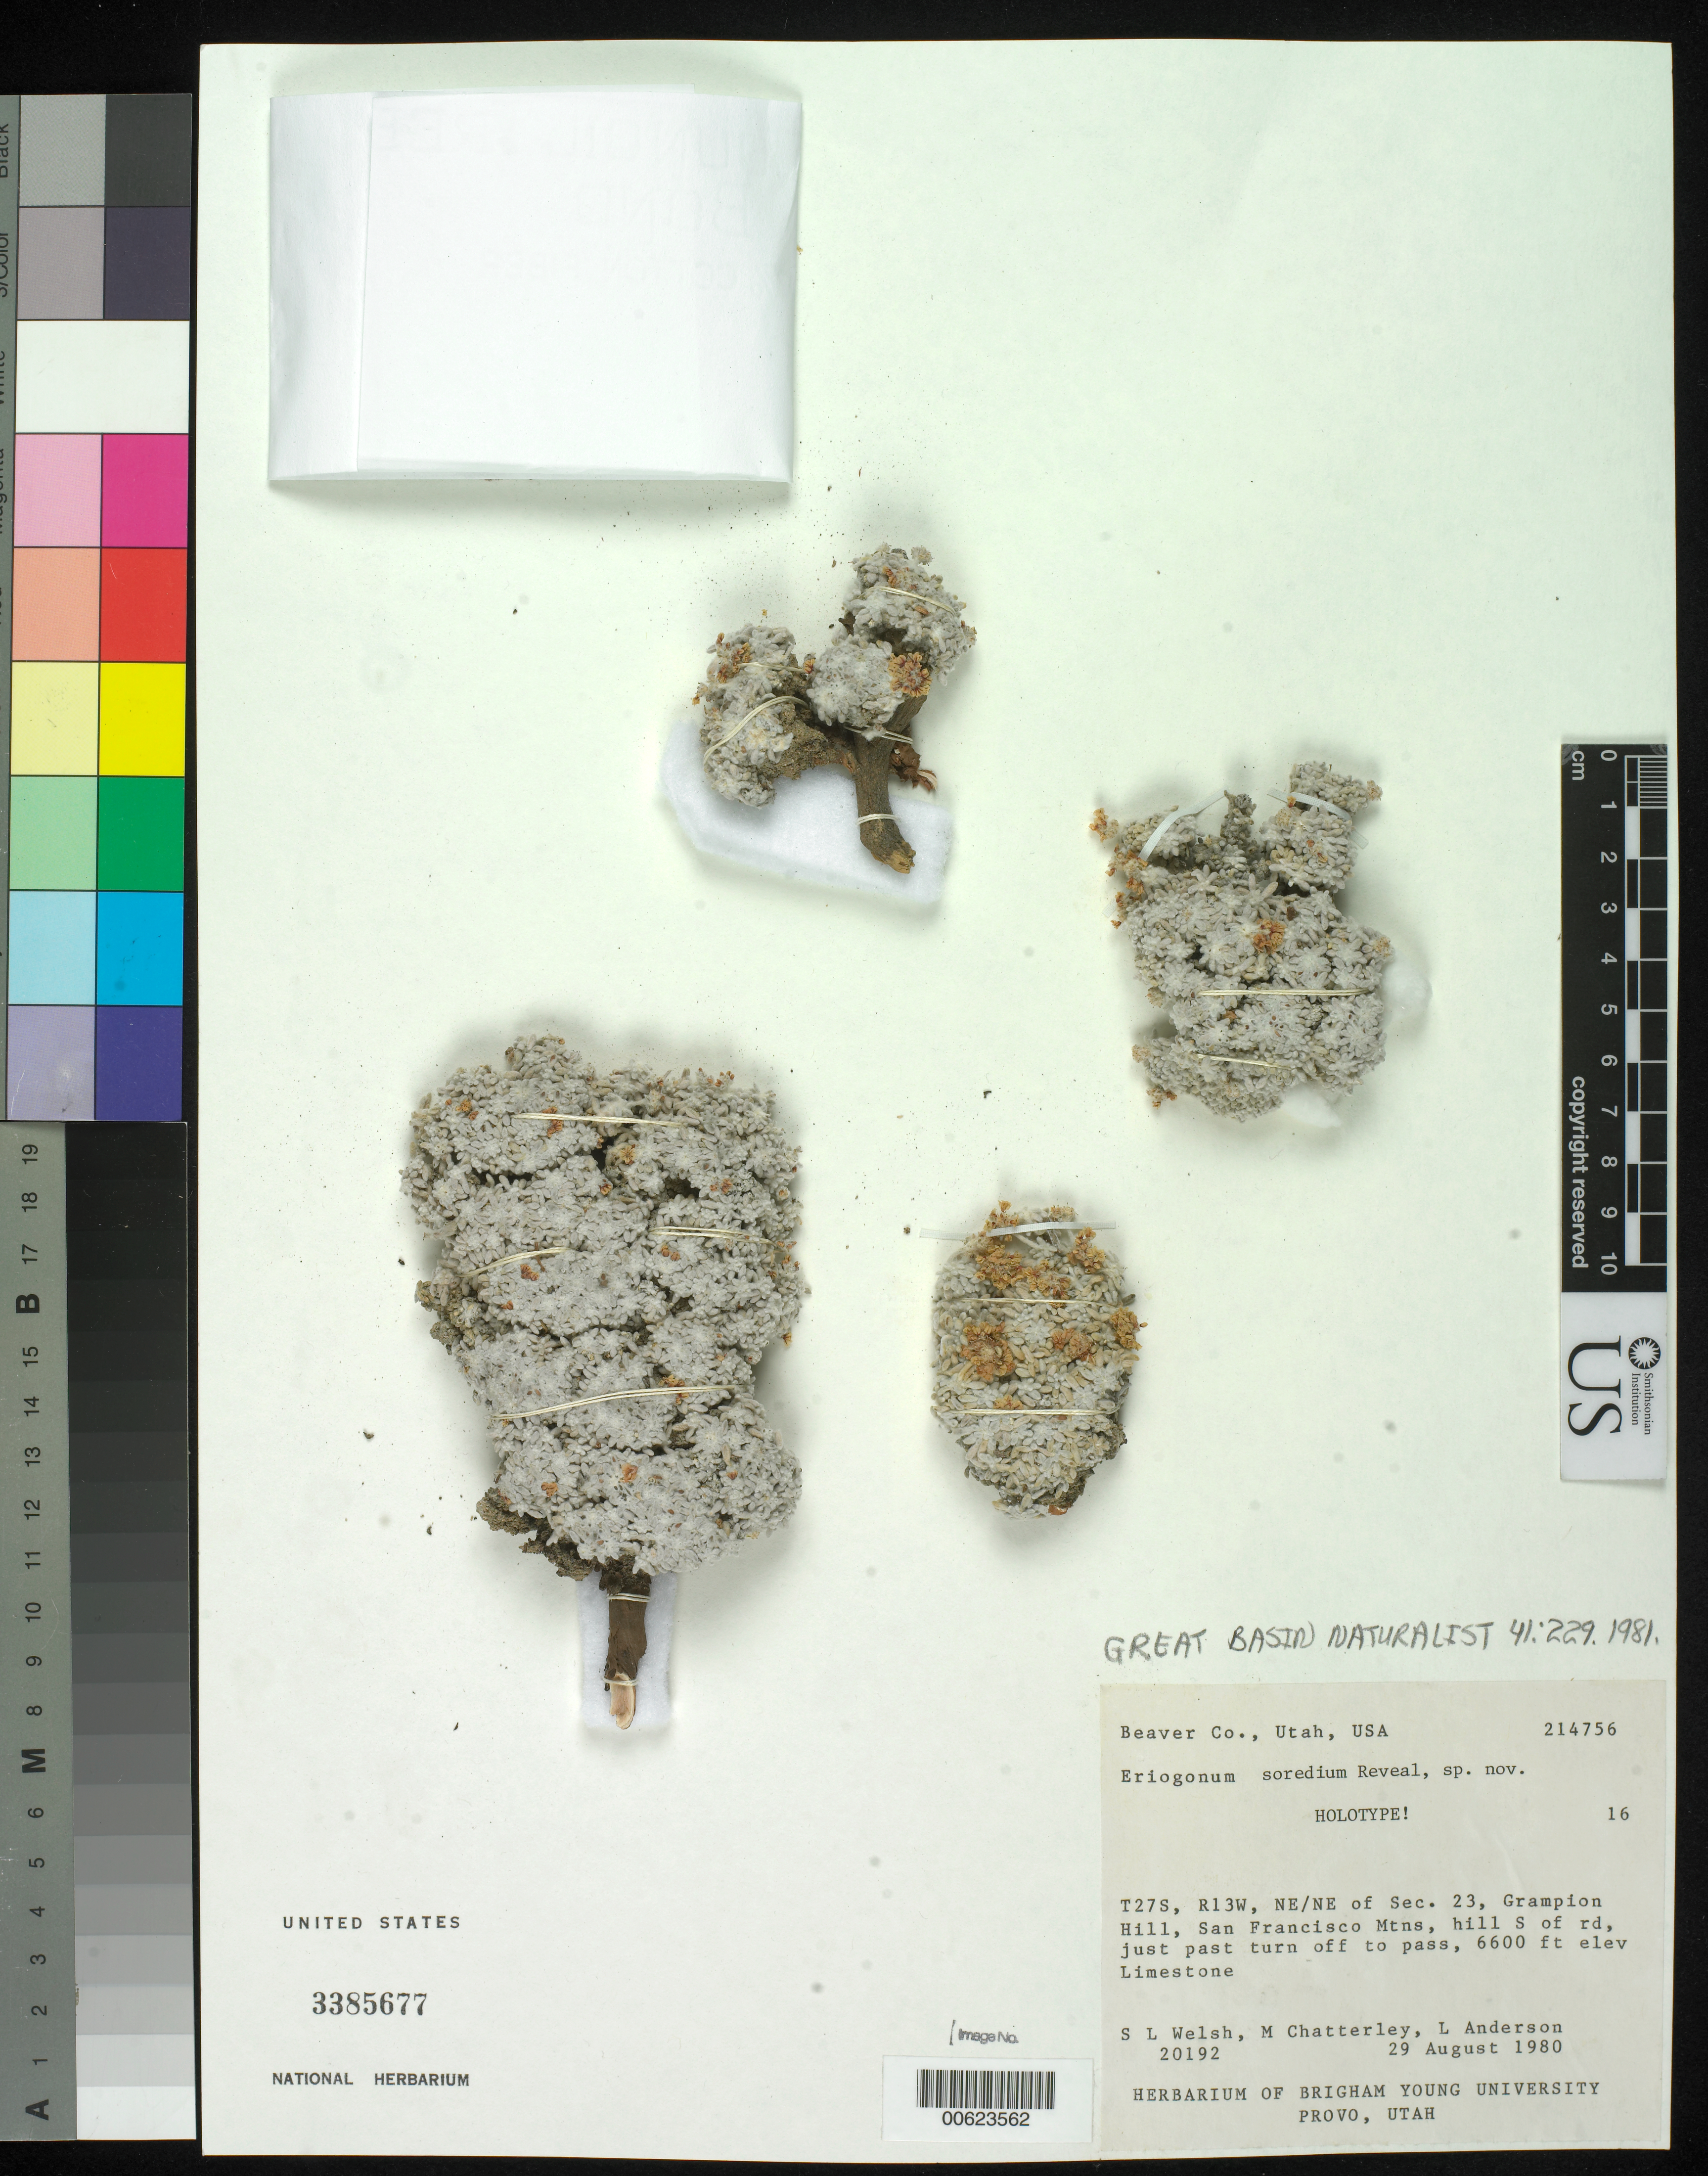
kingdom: Plantae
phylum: Tracheophyta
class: Magnoliopsida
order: Caryophyllales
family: Polygonaceae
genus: Eriogonum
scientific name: Eriogonum soredium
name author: Reveal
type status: Holotype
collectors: S. Welsh, M. Chatterley & L. C. Anderson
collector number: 20192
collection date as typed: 29 Aug 1980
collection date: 1980-08-29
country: United States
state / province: Utah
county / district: Beaver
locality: Grampian Hills, San Francisco Mountains, Hill S of rd, just past turn-off.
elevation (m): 2012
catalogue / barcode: US 3385677